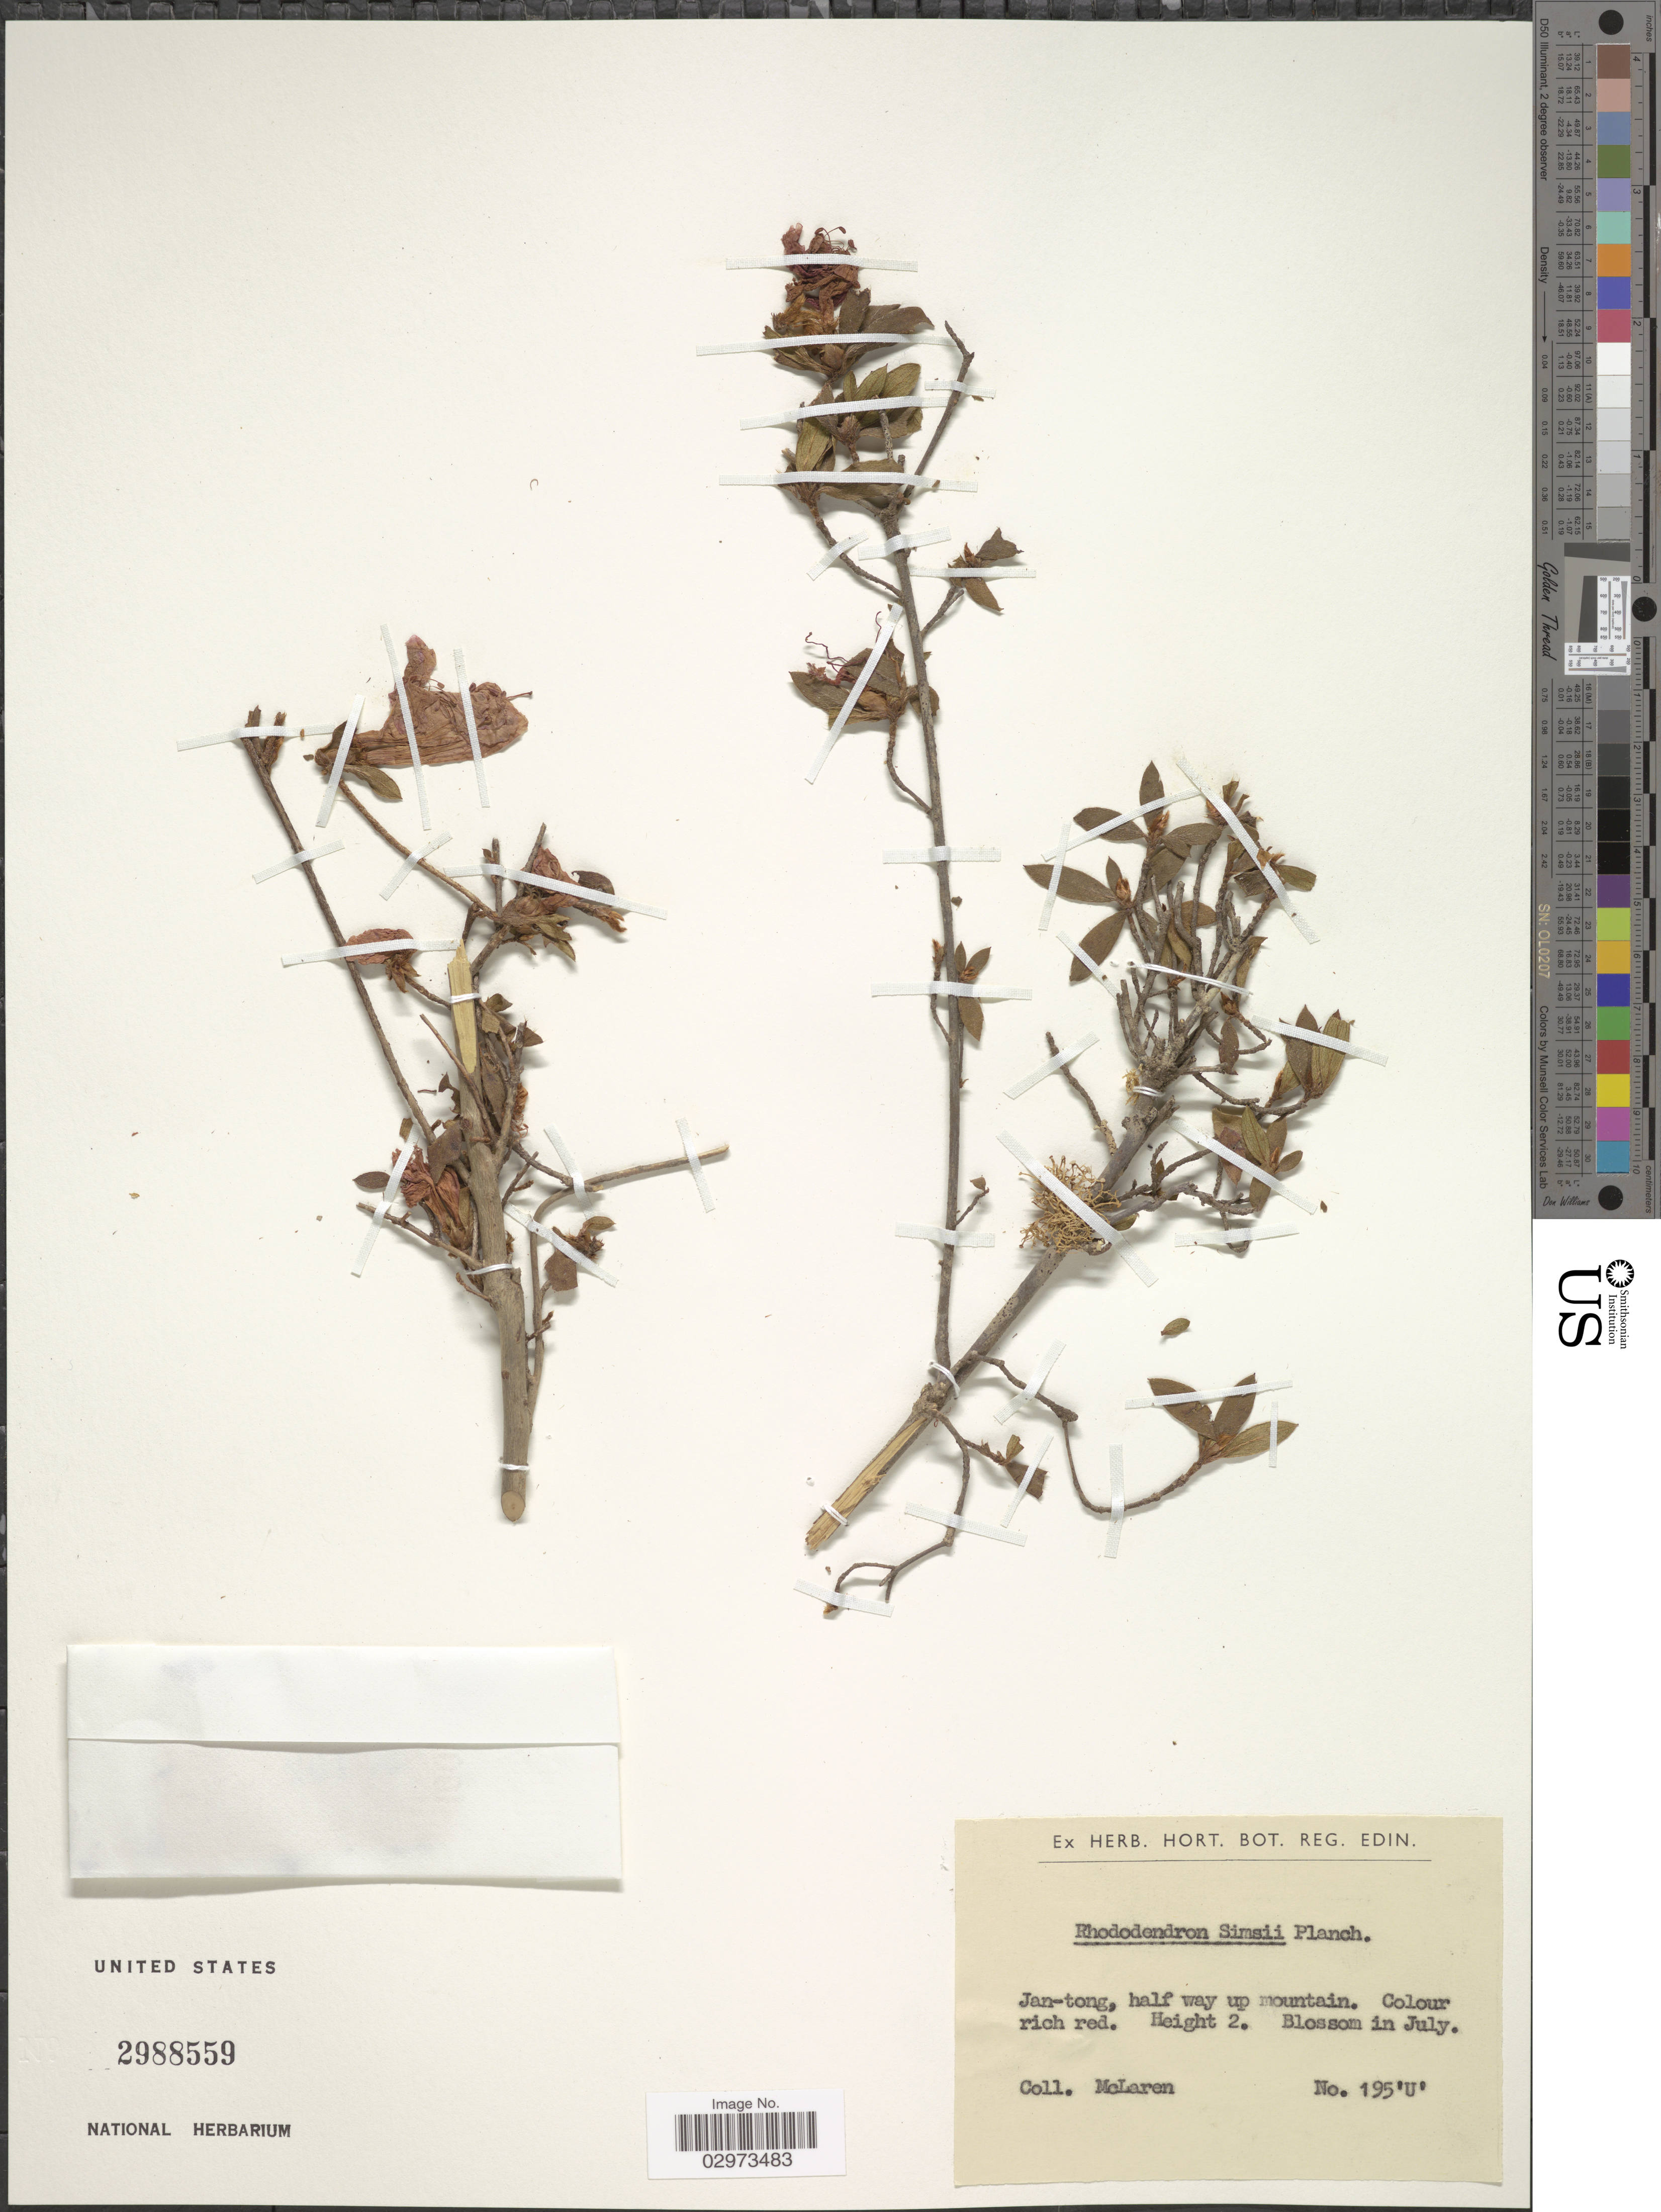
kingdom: Plantae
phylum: Tracheophyta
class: Magnoliopsida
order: Ericales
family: Ericaceae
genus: Rhododendron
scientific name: Rhododendron simsii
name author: Planch.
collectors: McLaren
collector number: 195 'U'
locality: Jan-tong, half way up mountain.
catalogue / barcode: US 2988559